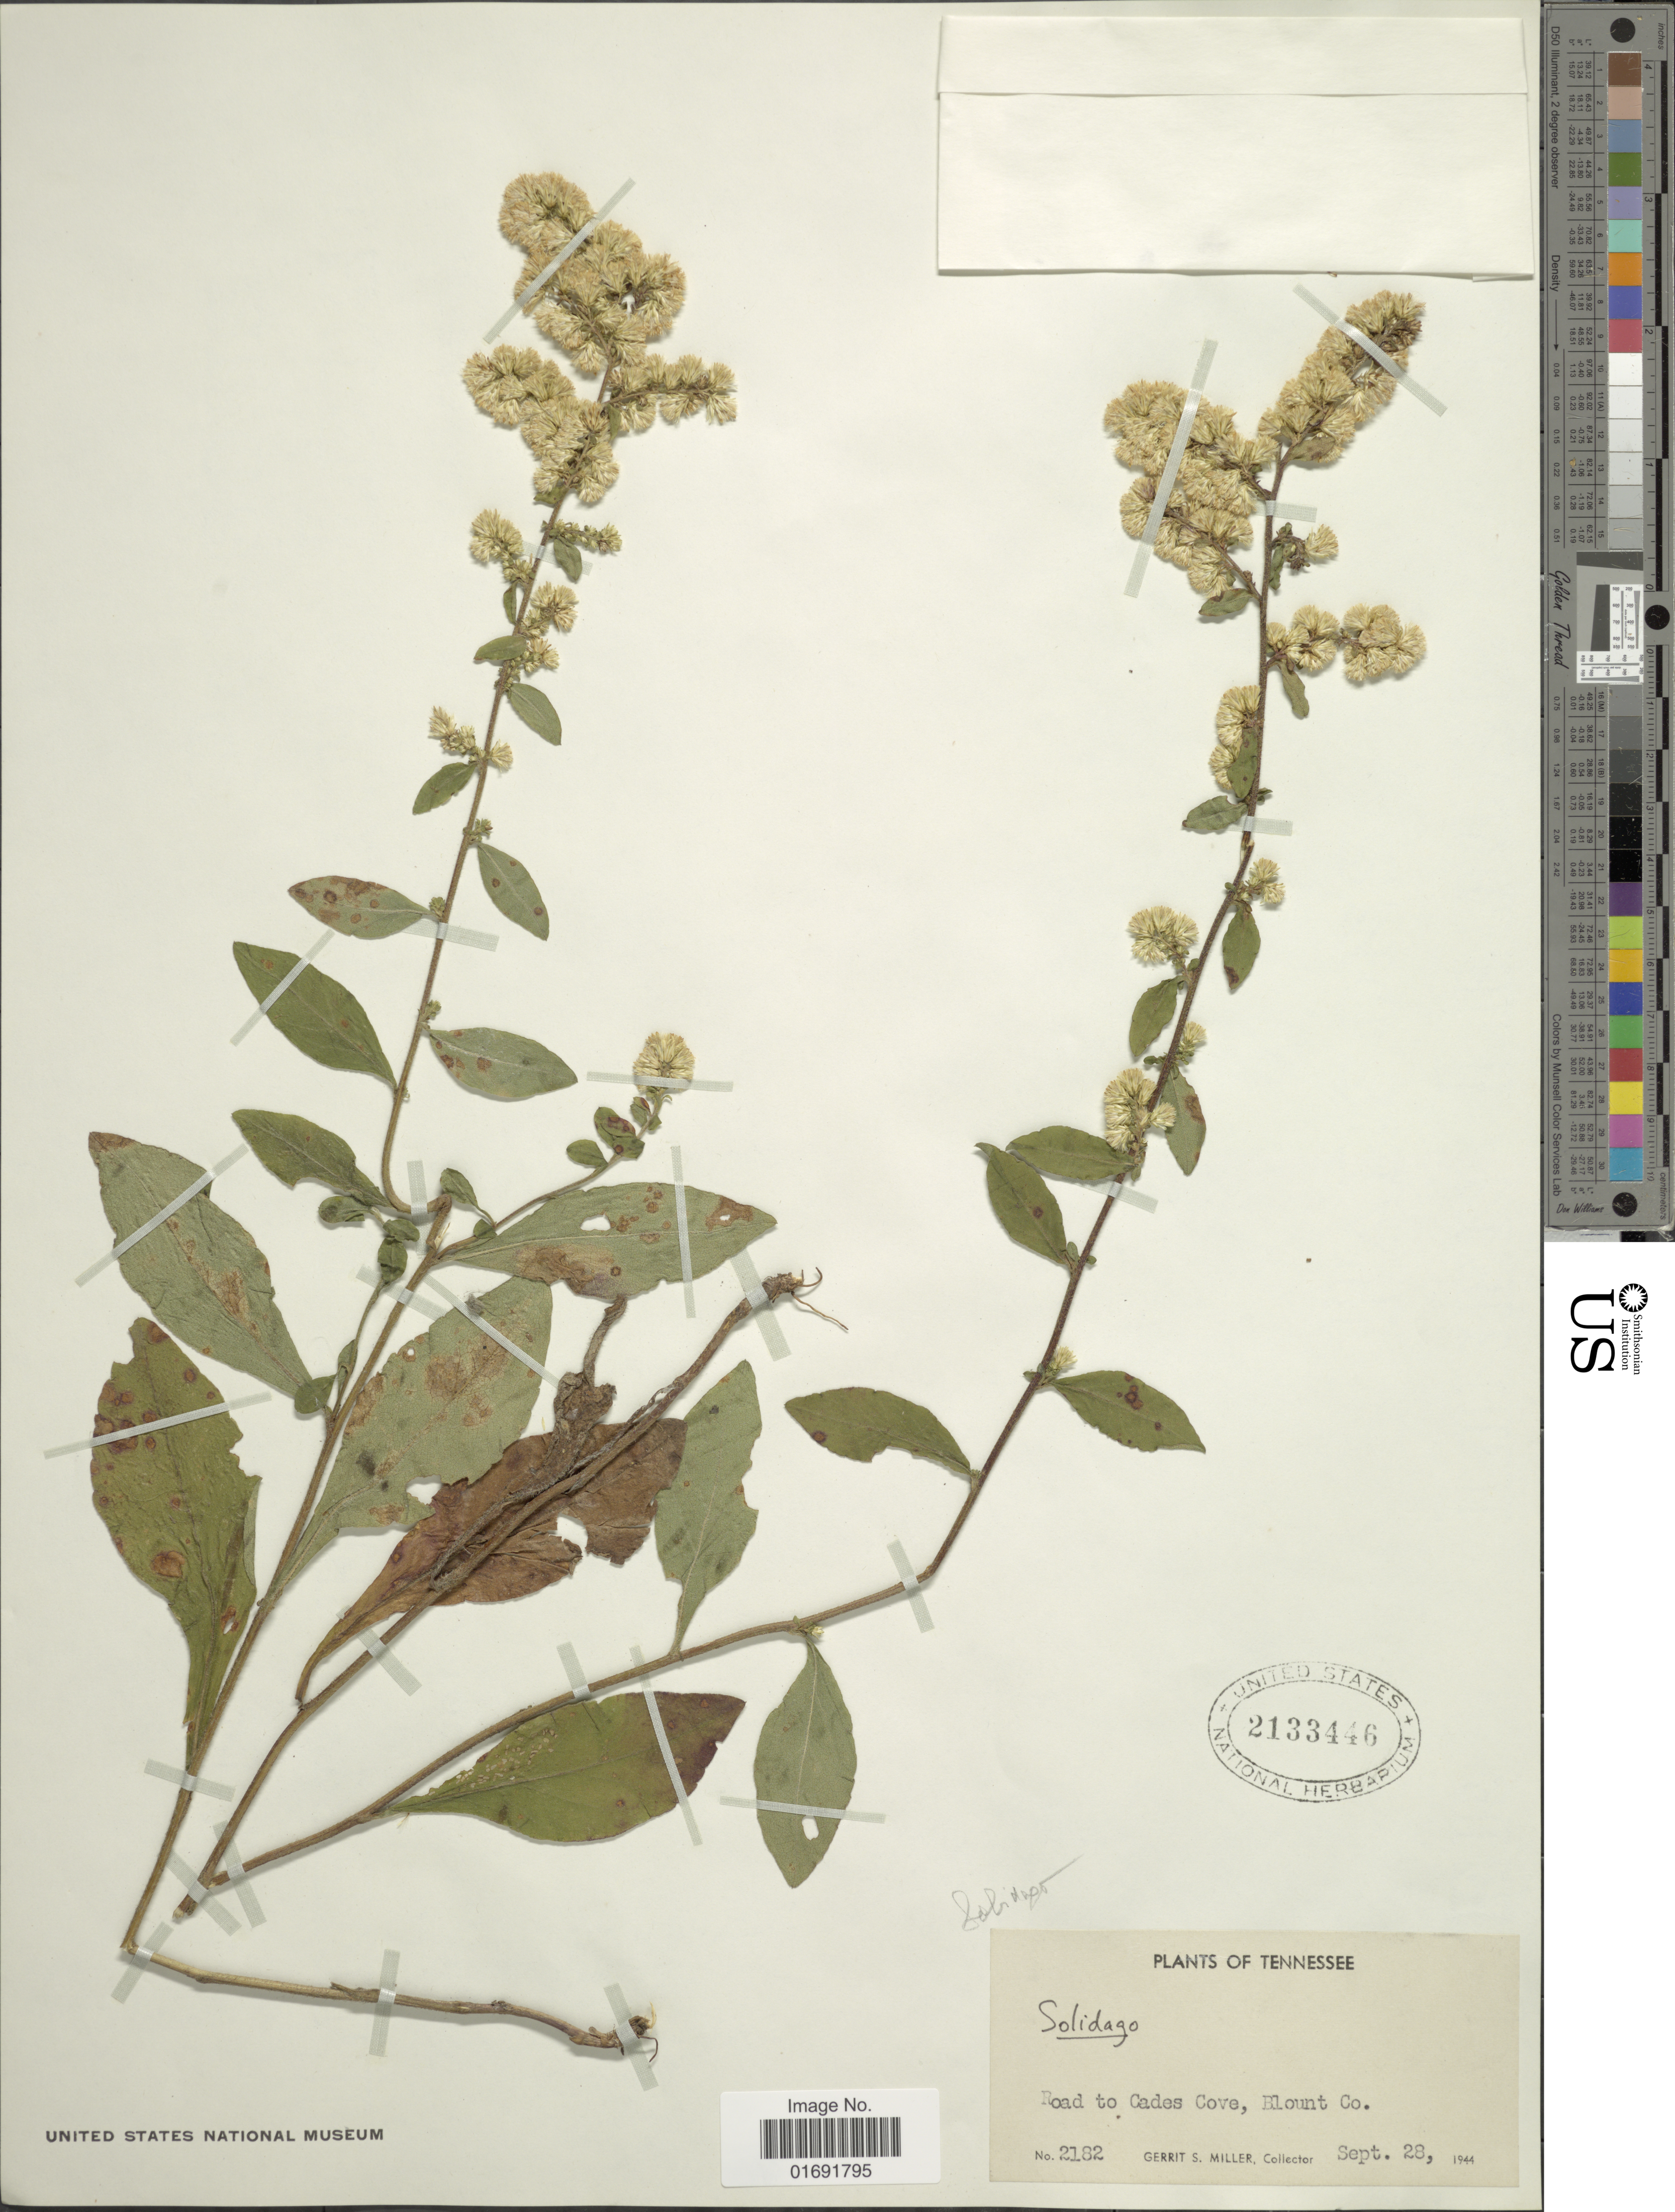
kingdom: Plantae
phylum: Tracheophyta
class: Magnoliopsida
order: Asterales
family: Asteraceae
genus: Solidago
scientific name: Solidago sp.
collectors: G. S. Miller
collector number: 2182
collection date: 1944-09-28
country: United States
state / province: Tennessee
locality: Road to Cades Cove, Blount Co.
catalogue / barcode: US 2133446